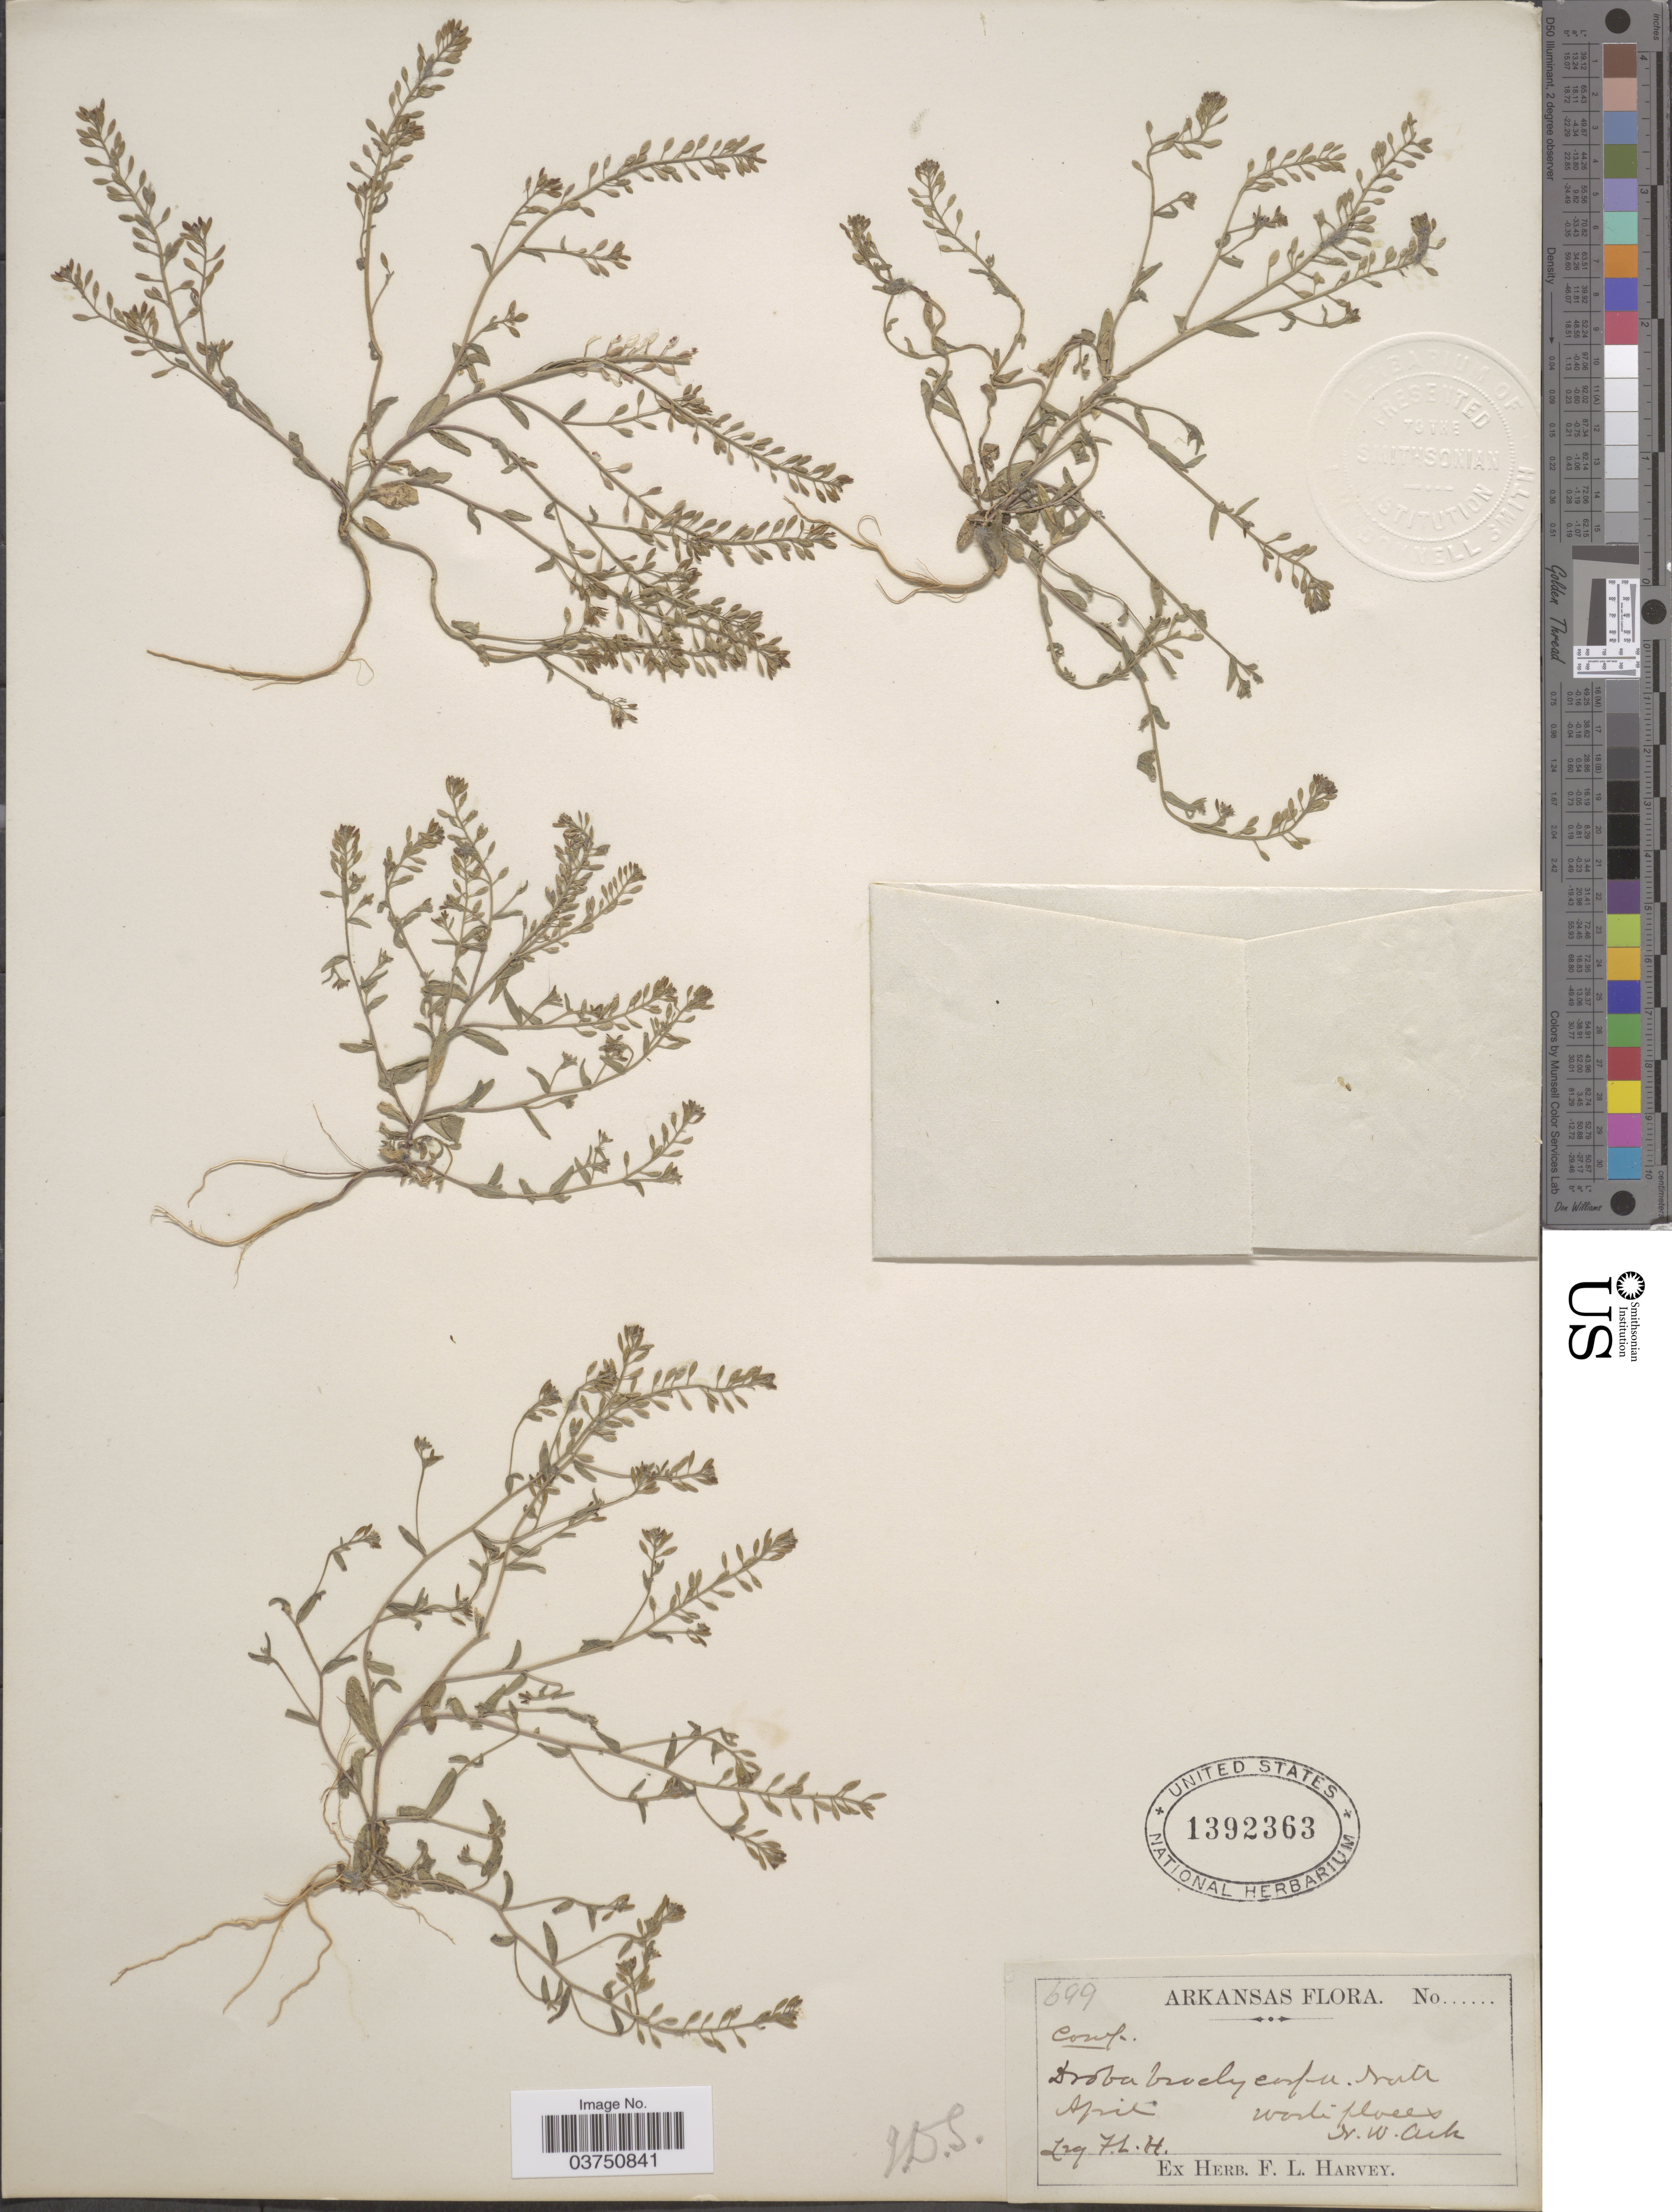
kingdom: Plantae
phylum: Tracheophyta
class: Magnoliopsida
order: Brassicales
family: Brassicaceae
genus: Draba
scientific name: Draba brachycarpa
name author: (Nutt.) Torr. & A. Gray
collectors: F. L. Harvey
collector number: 699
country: United States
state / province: Arkansas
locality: N.W. Ark.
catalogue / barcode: US 1392363